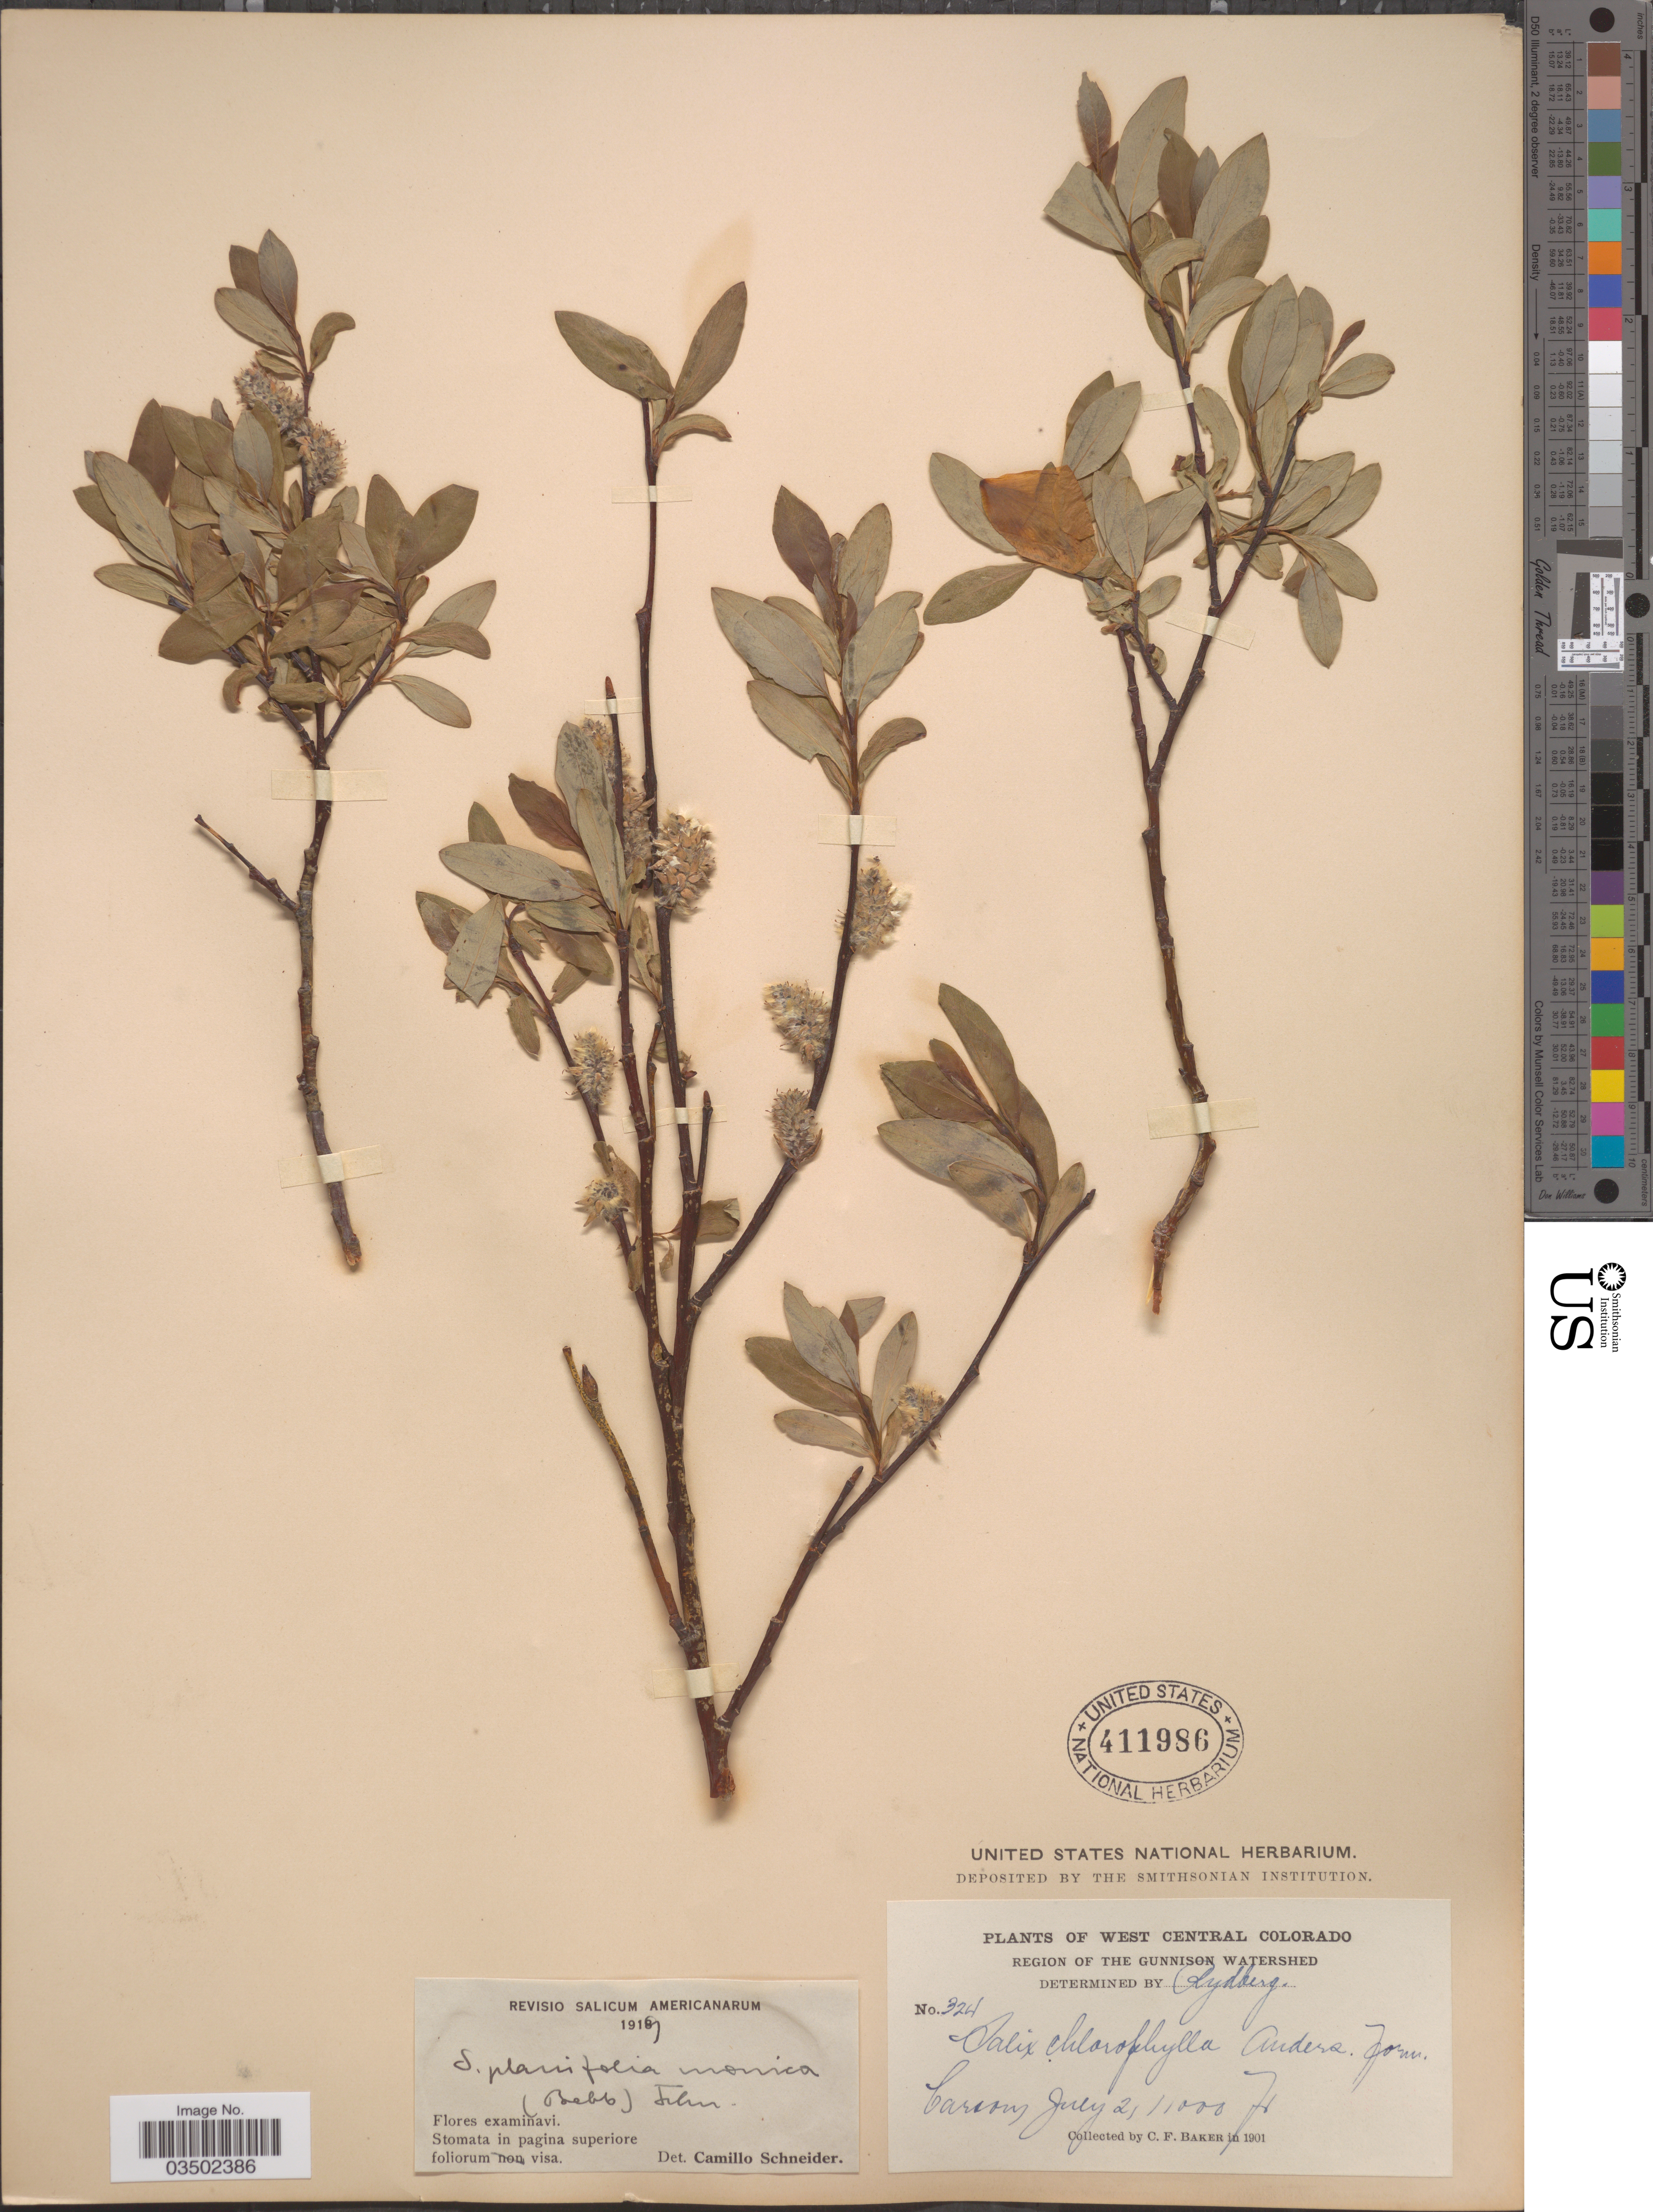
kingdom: Plantae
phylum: Tracheophyta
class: Magnoliopsida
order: Malpighiales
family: Salicaceae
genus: Salix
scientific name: Salix planifolia var. monica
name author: (Bebb) C.K. Schneid.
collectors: C. F. Baker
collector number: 324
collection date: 1901-07-02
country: United States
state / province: Colorado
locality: West Central Colorado. Region of the Gunnison Watershed. Carson.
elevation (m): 3353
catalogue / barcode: US 411986